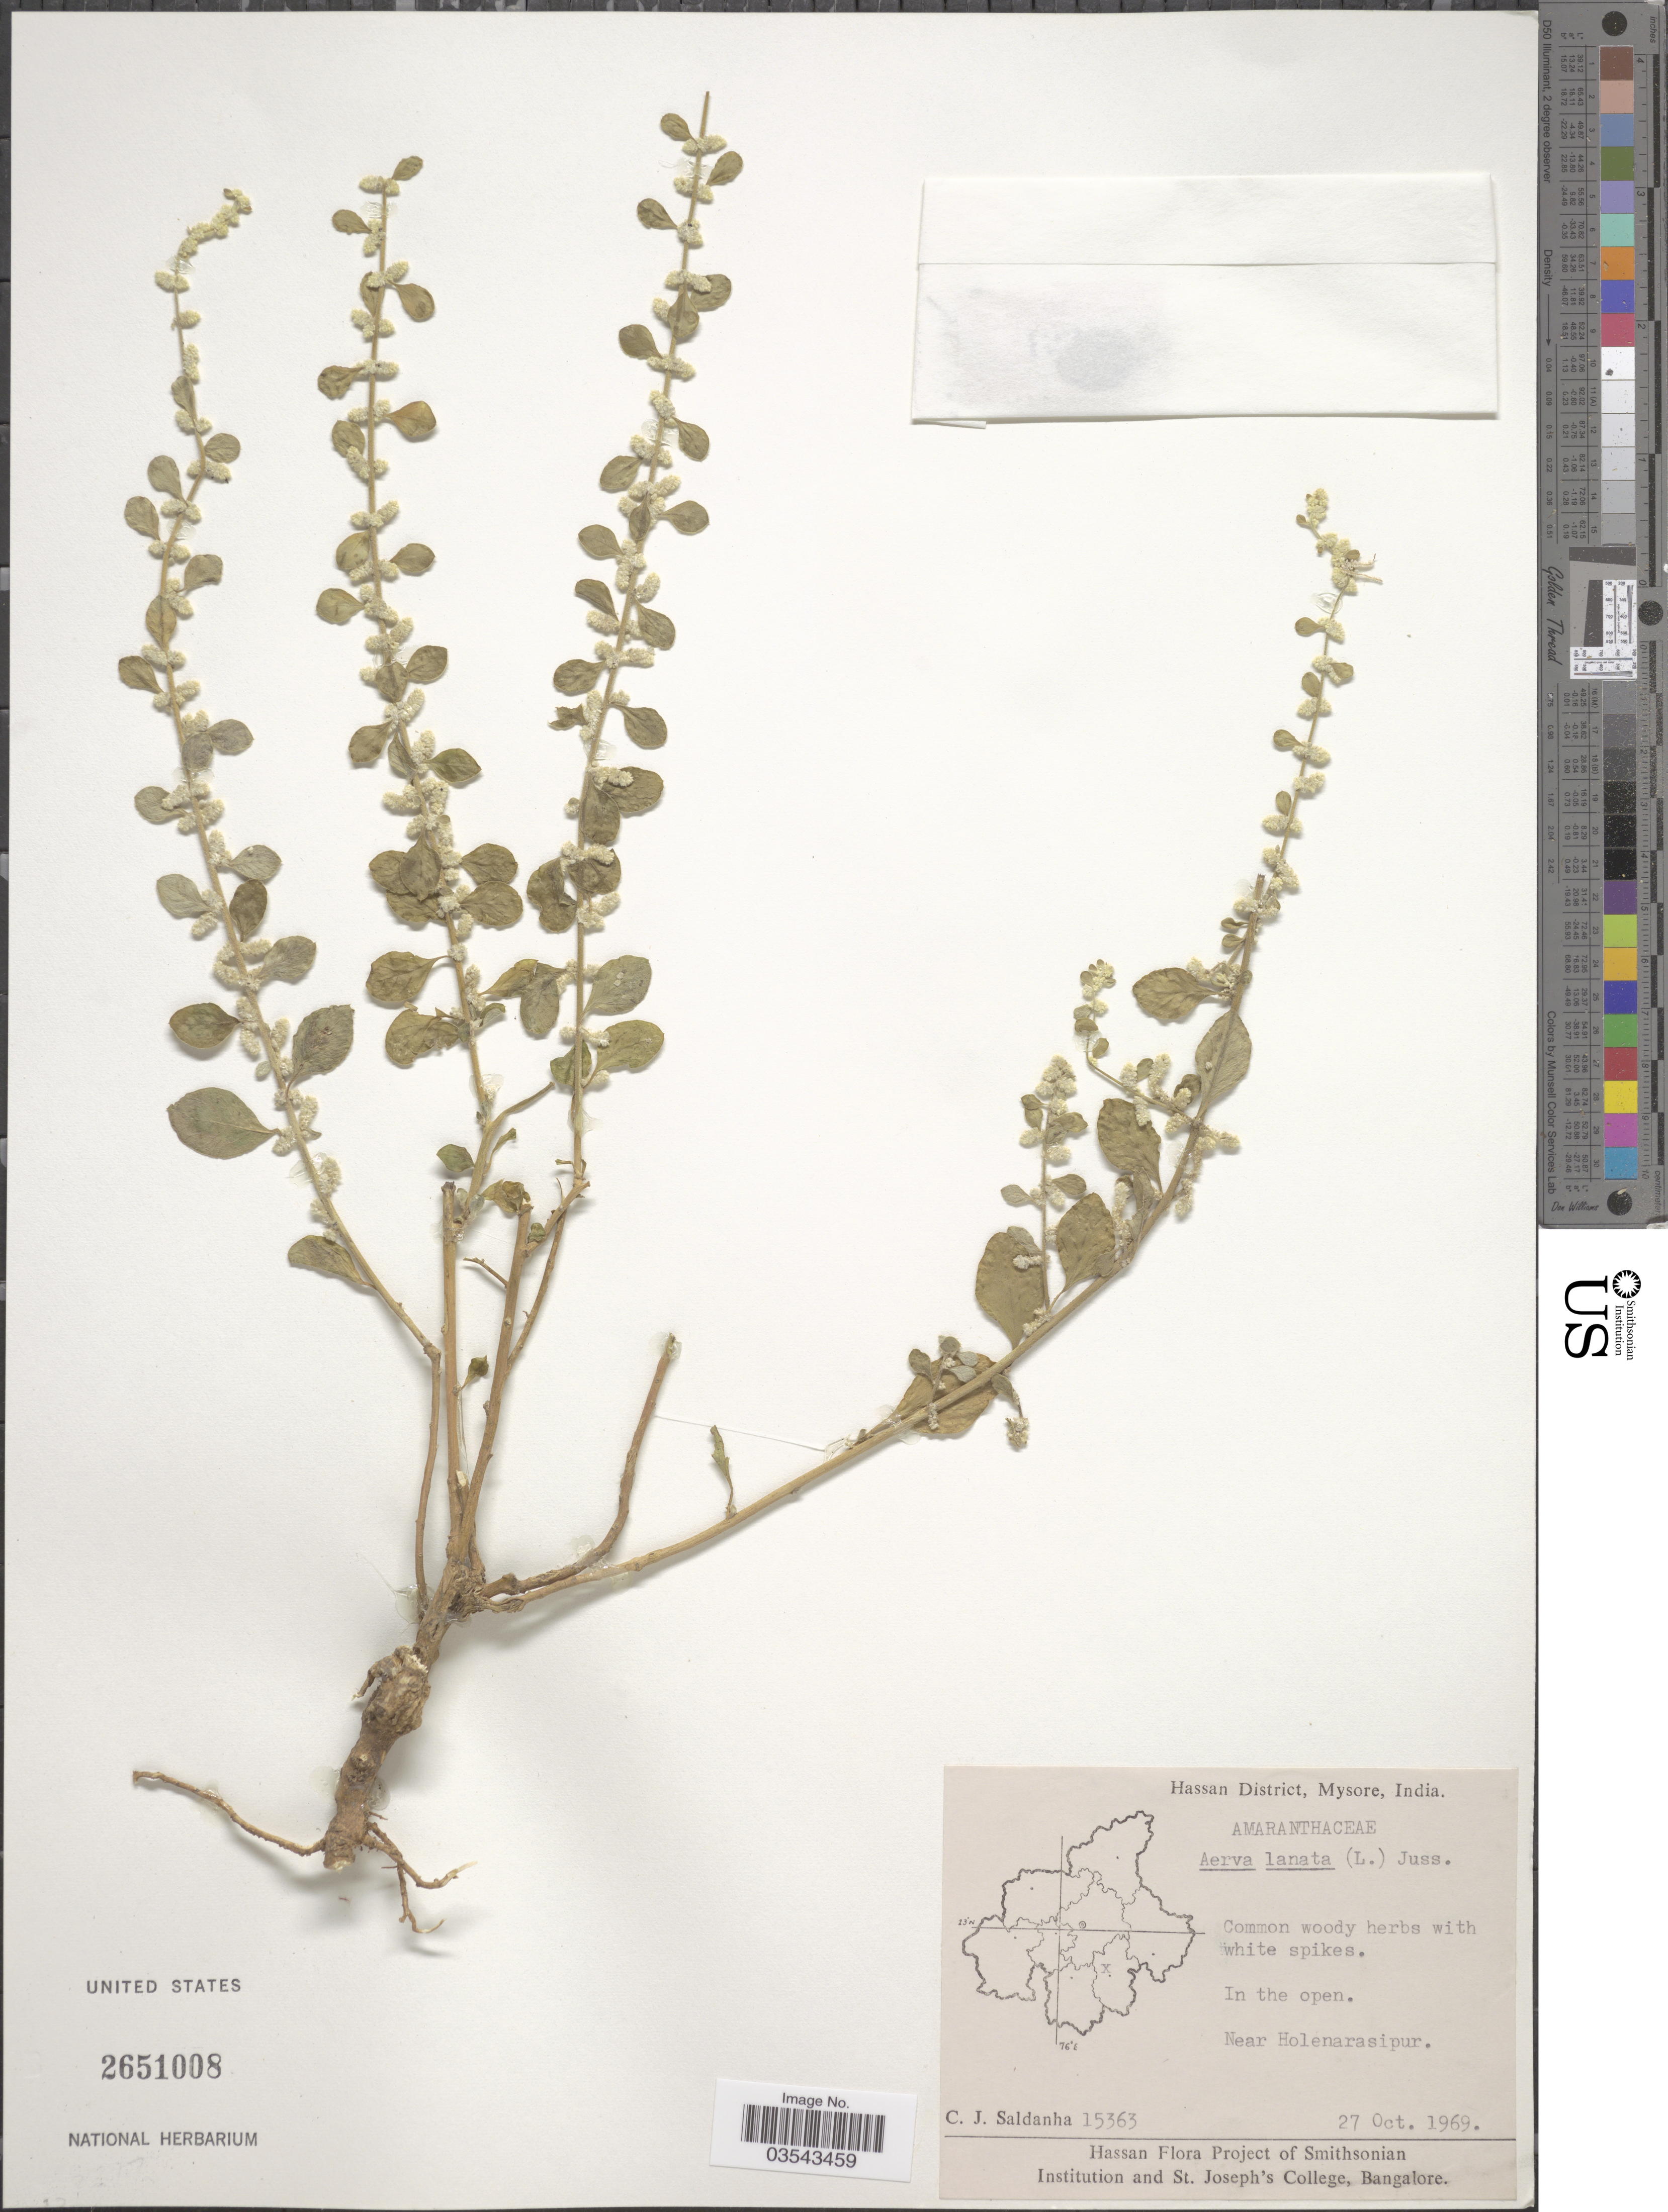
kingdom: Plantae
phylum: Tracheophyta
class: Magnoliopsida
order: Caryophyllales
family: Amaranthaceae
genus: Ouret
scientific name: Ouret lanata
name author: (L.) Kuntze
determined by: U.S. National Herbarium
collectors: C. J. Saldanha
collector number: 15363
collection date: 1969-10-27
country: India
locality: Hassan District, Mysore. Near Holenarasipur.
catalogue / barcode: US 2651008